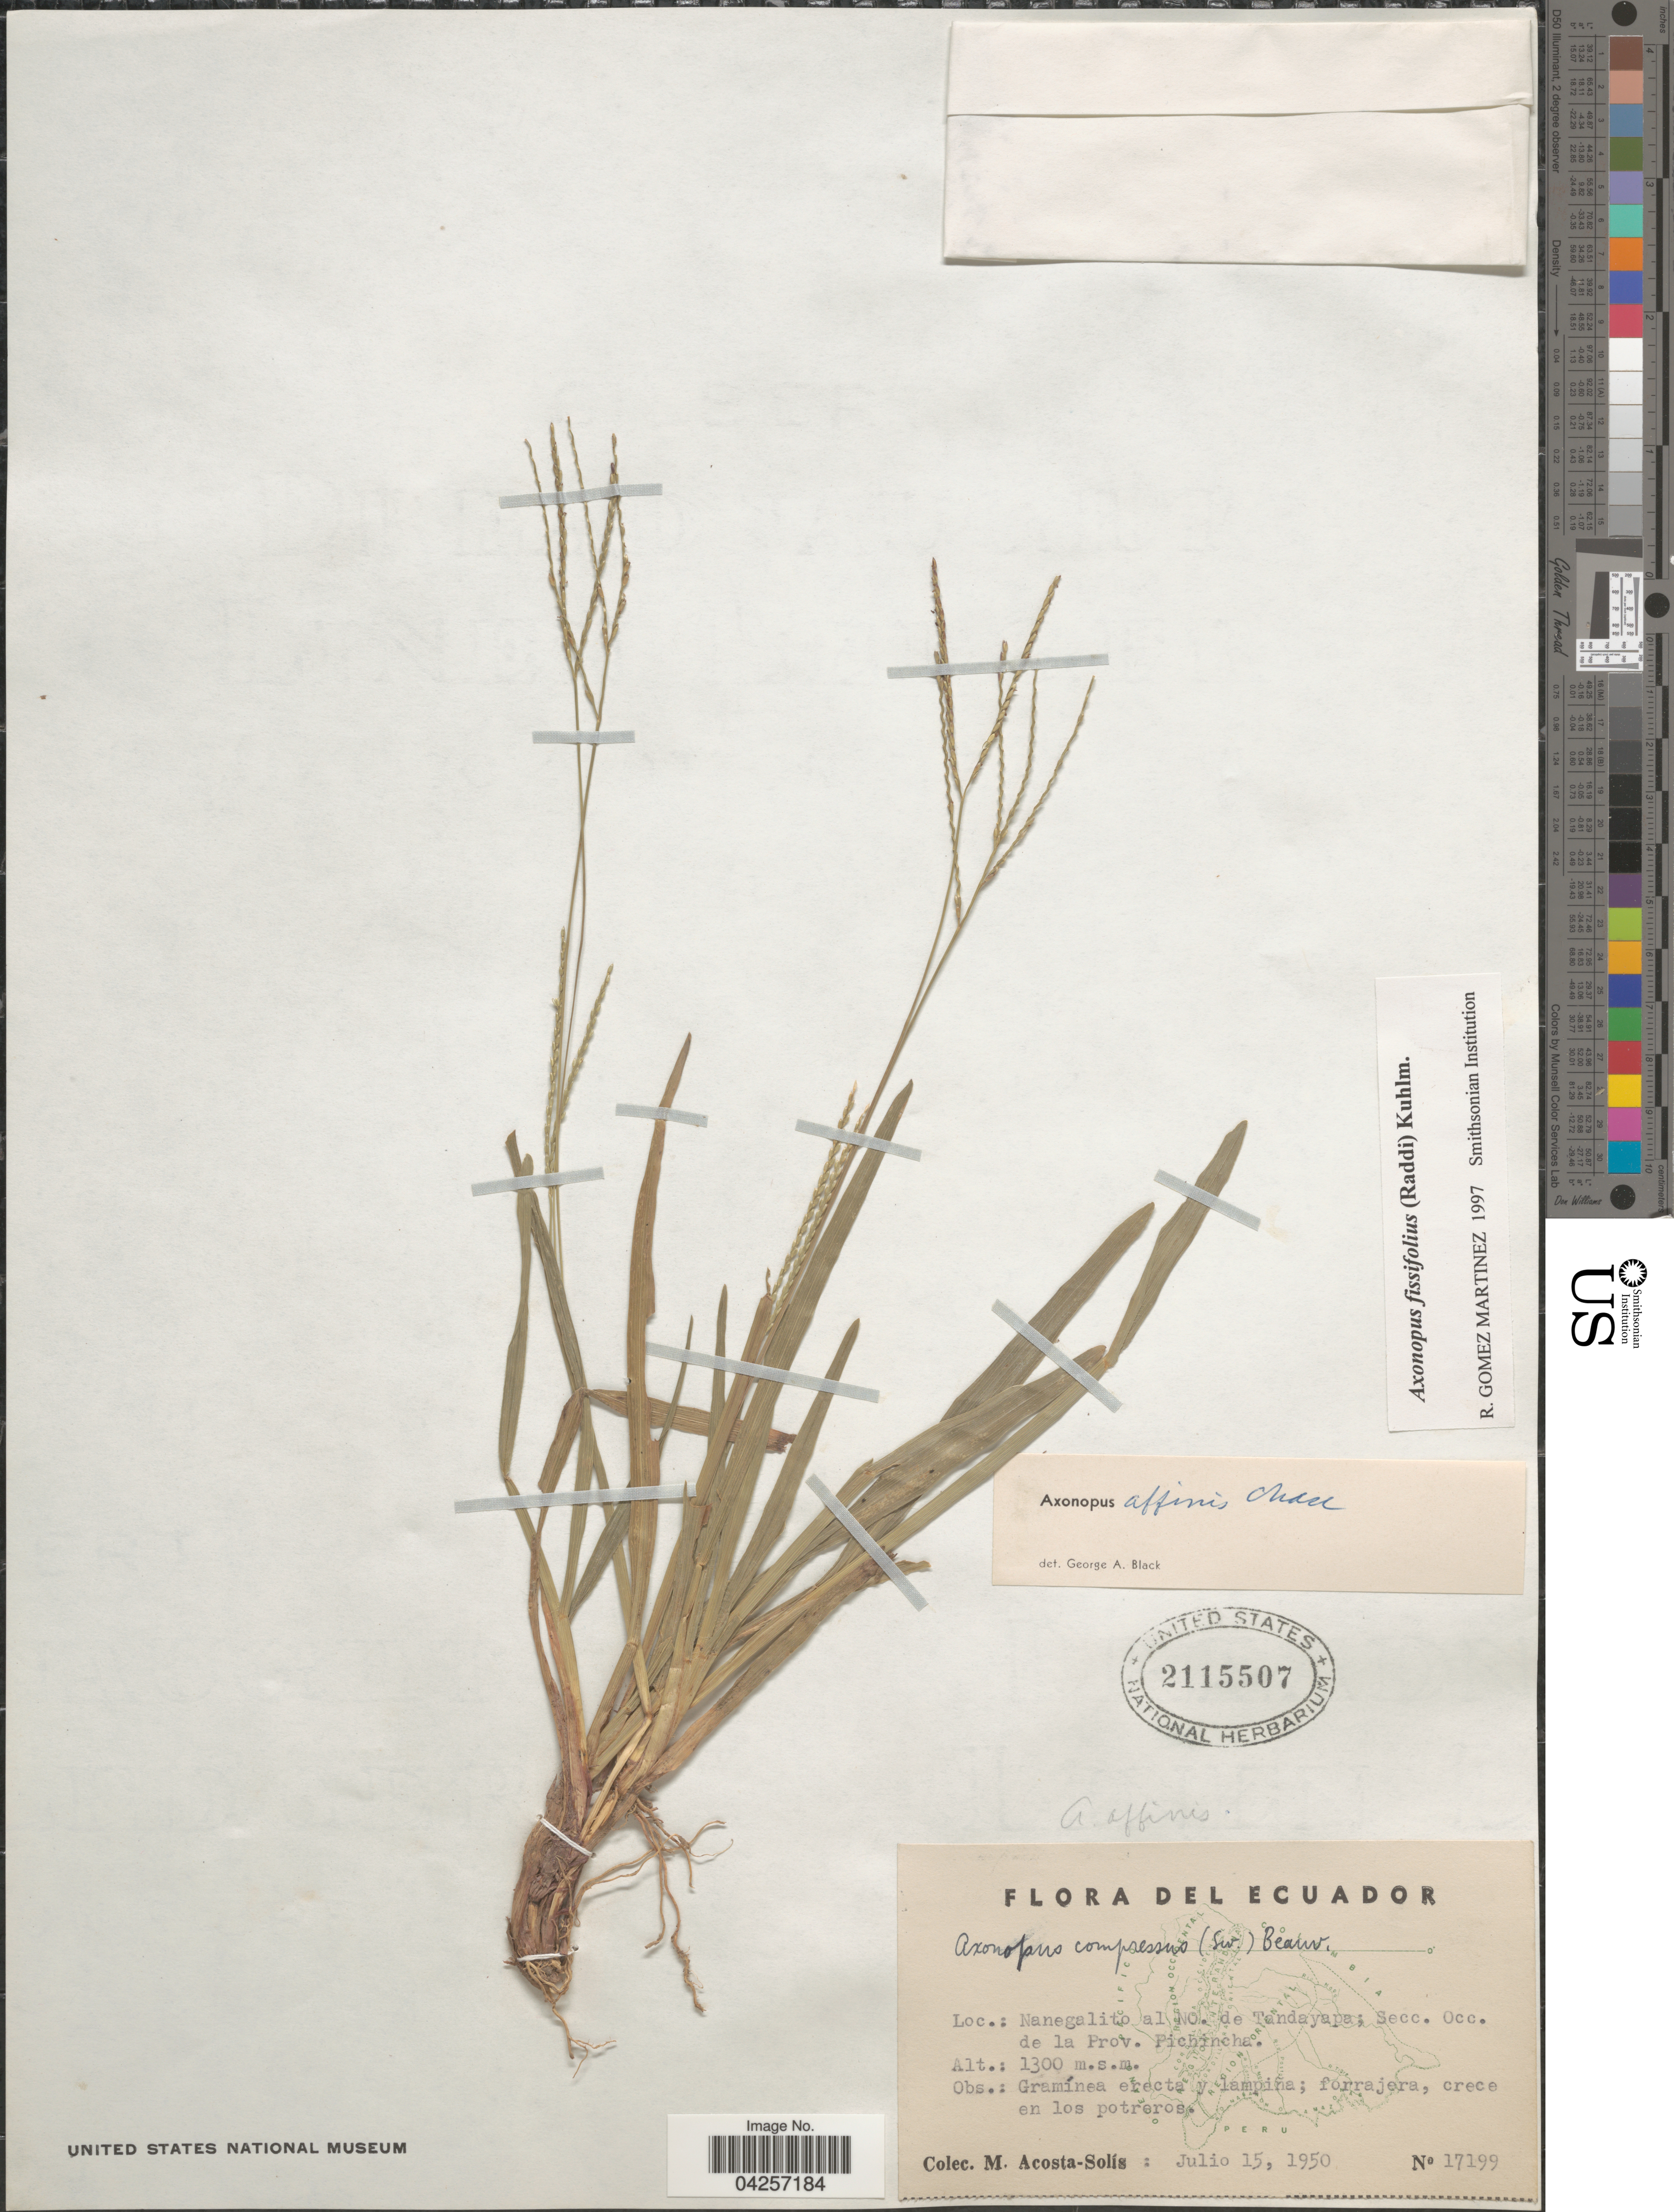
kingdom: Plantae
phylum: Tracheophyta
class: Liliopsida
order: Poales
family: Poaceae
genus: Axonopus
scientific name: Axonopus fissifolius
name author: (Raddi) Kuhlm.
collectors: M. Acosta Solis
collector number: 17199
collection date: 1950-07-15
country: Ecuador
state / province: Pichincha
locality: Nanegalito al NO. de Tandayapa; Secc. Occ. de la Prov. Pichincha.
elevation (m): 1300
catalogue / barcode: US 2115507